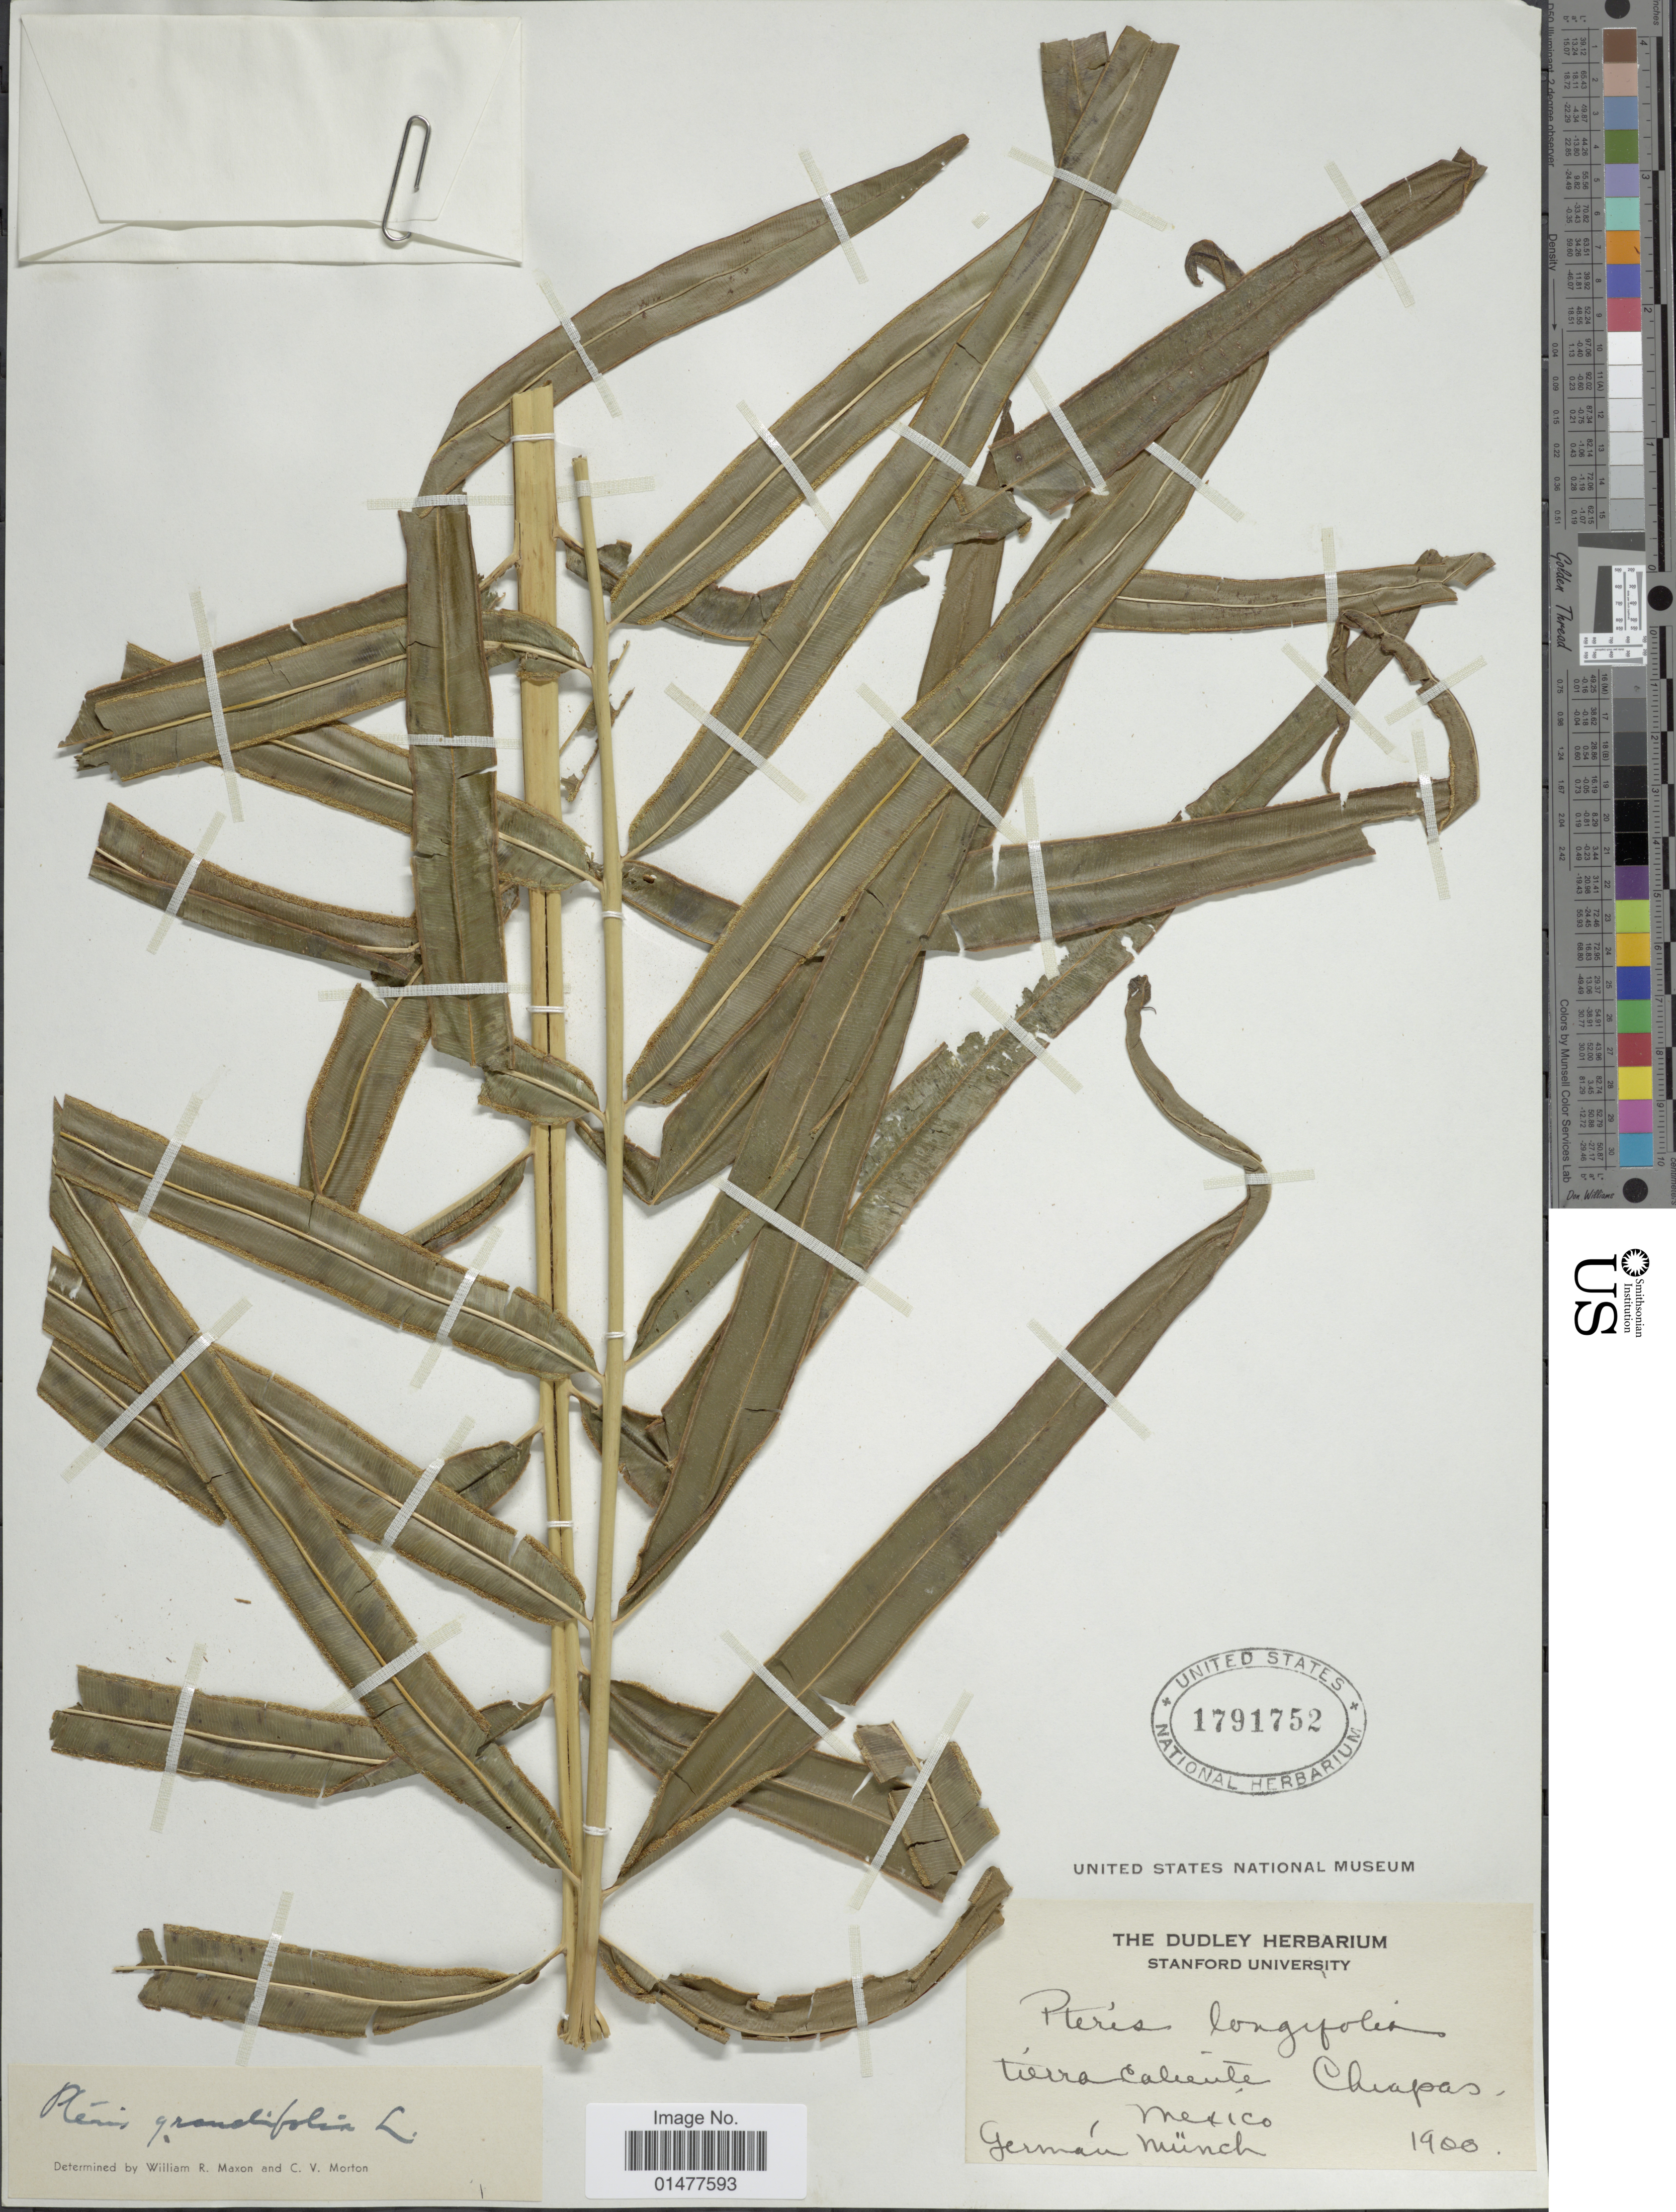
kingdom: Plantae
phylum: Tracheophyta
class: Polypodiopsida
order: Polypodiales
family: Pteridaceae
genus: Pteris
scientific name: Pteris grandifolia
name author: L.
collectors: G. Munch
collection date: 1900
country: Mexico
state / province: Chiapas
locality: Tierra Caliente.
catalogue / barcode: US 1791752